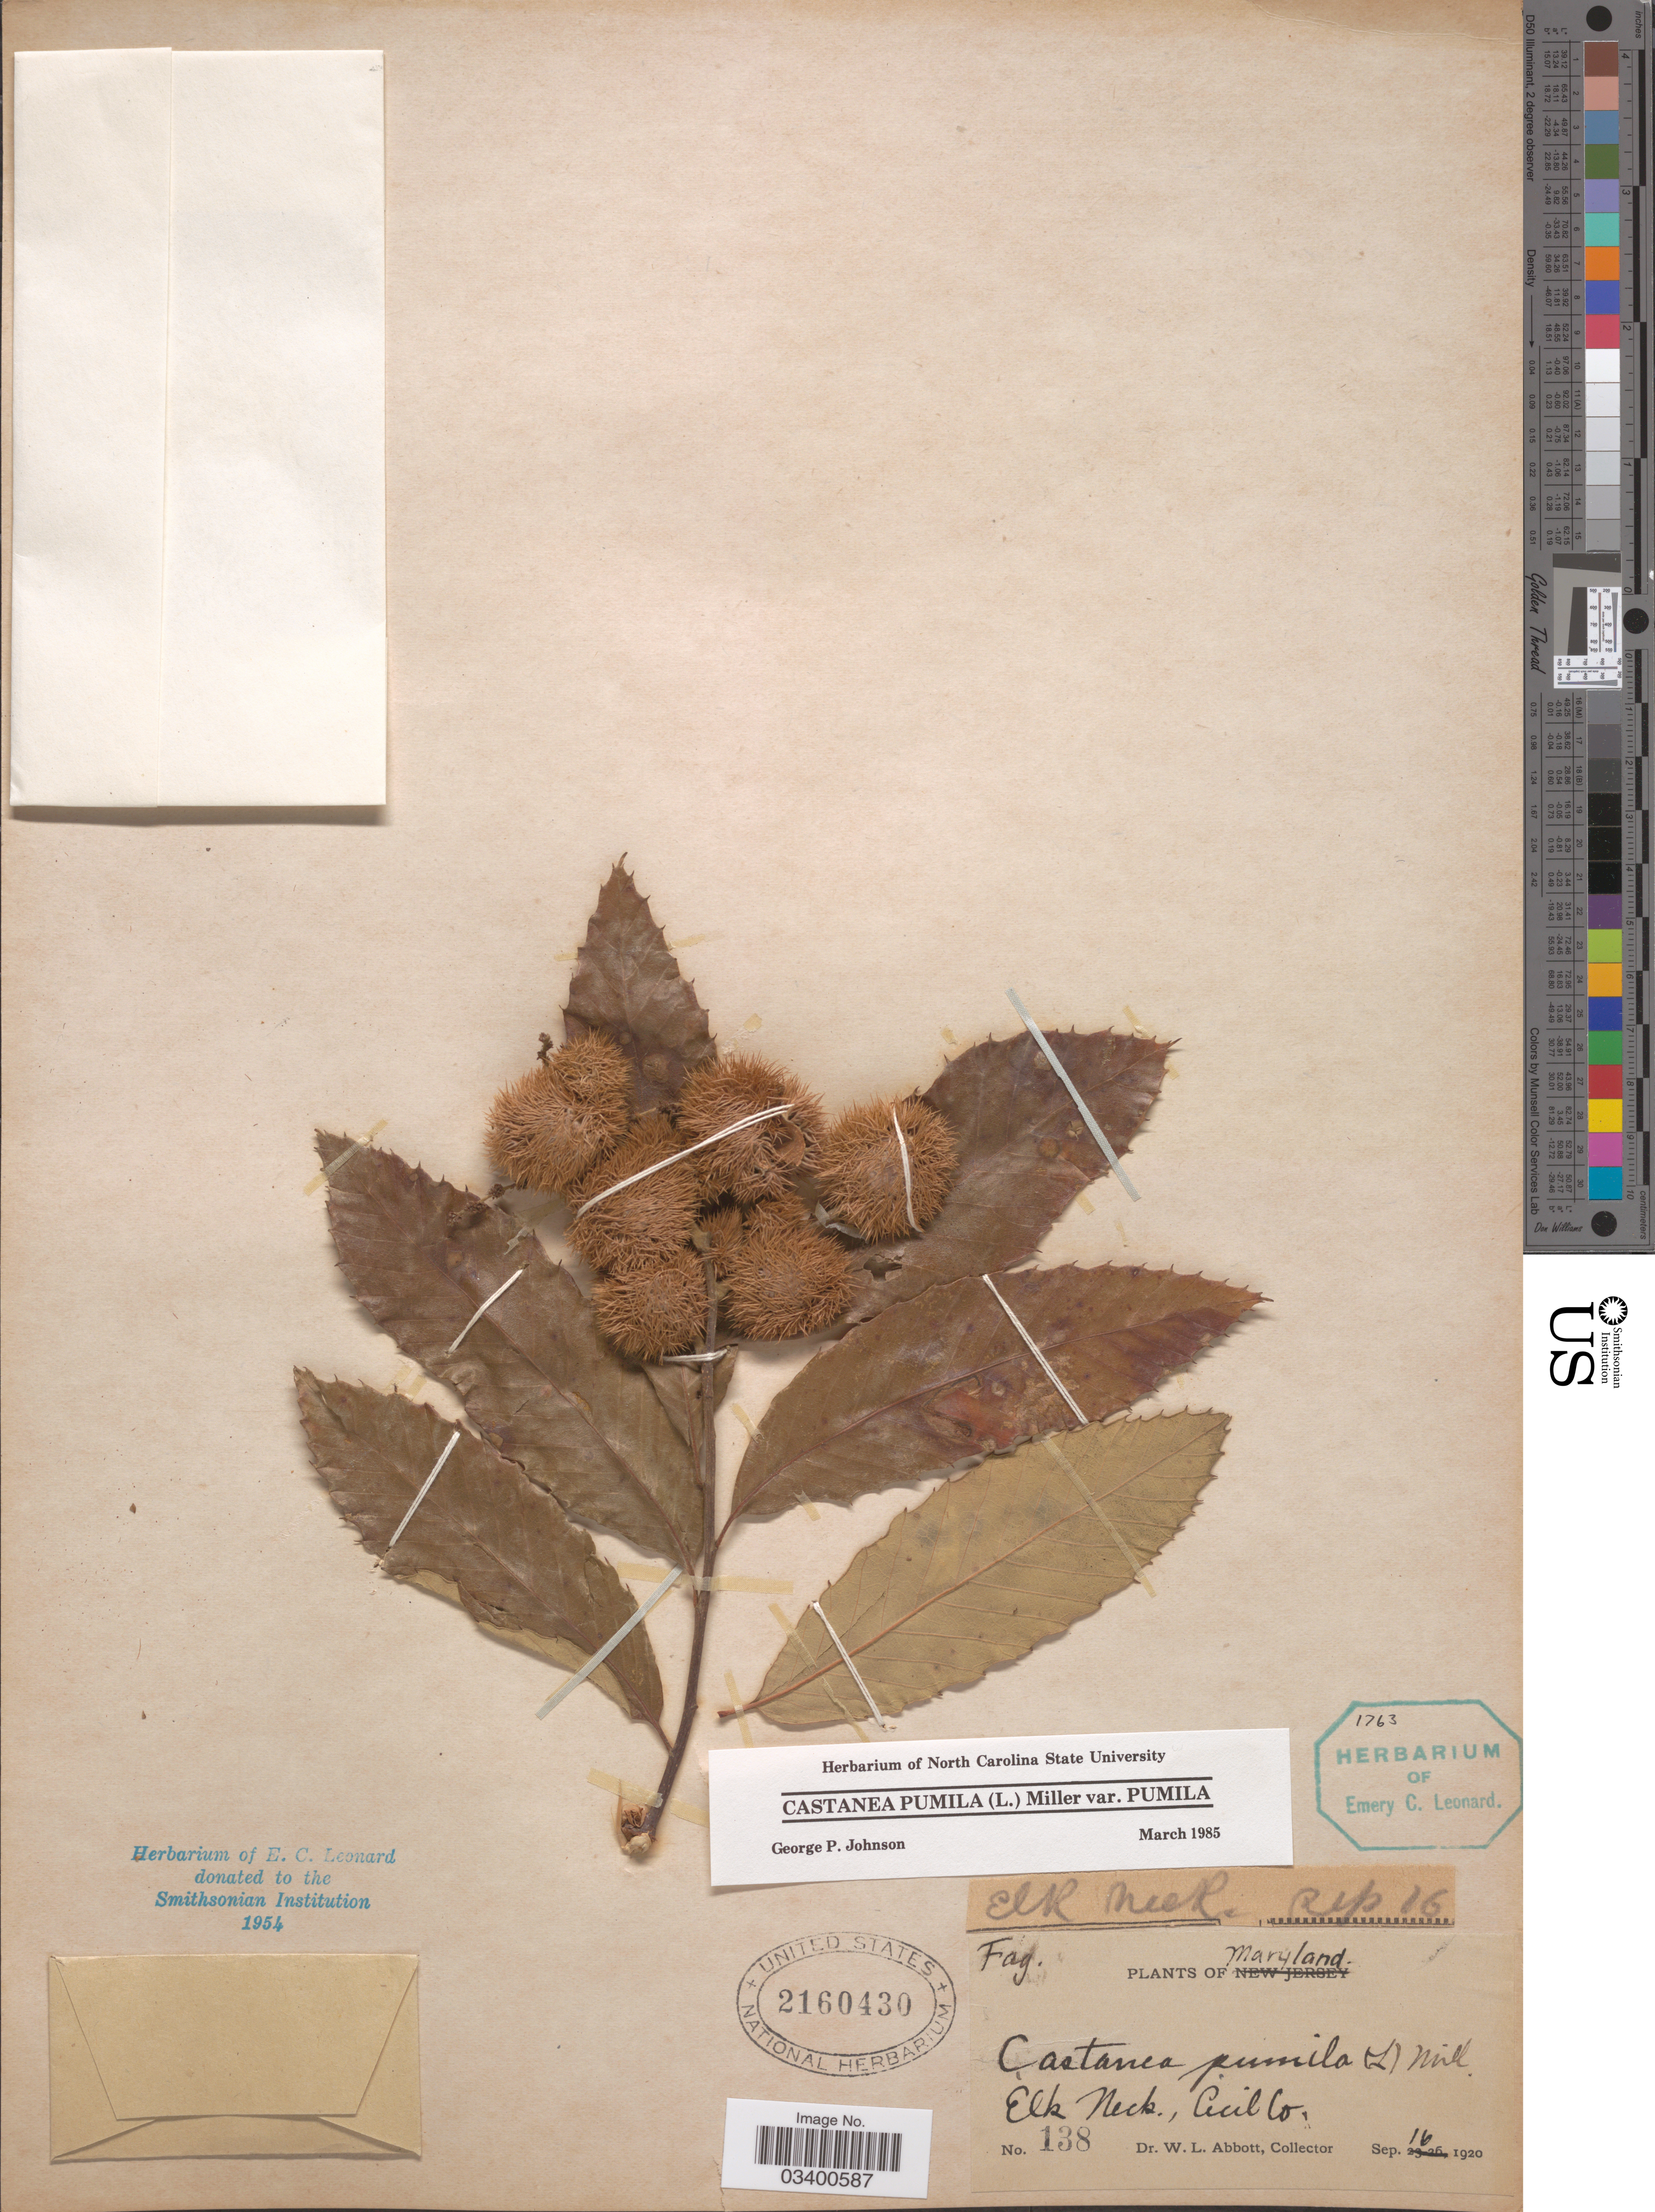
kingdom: Plantae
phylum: Tracheophyta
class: Magnoliopsida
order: Fagales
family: Fagaceae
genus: Castanea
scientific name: Castanea pumila var. pumila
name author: (L.) Mill.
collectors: W. L. Abbott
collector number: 138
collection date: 1920-09-16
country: United States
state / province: Maryland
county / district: Cecil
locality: Elk Neck, Cecil Co.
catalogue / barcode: US 2160430